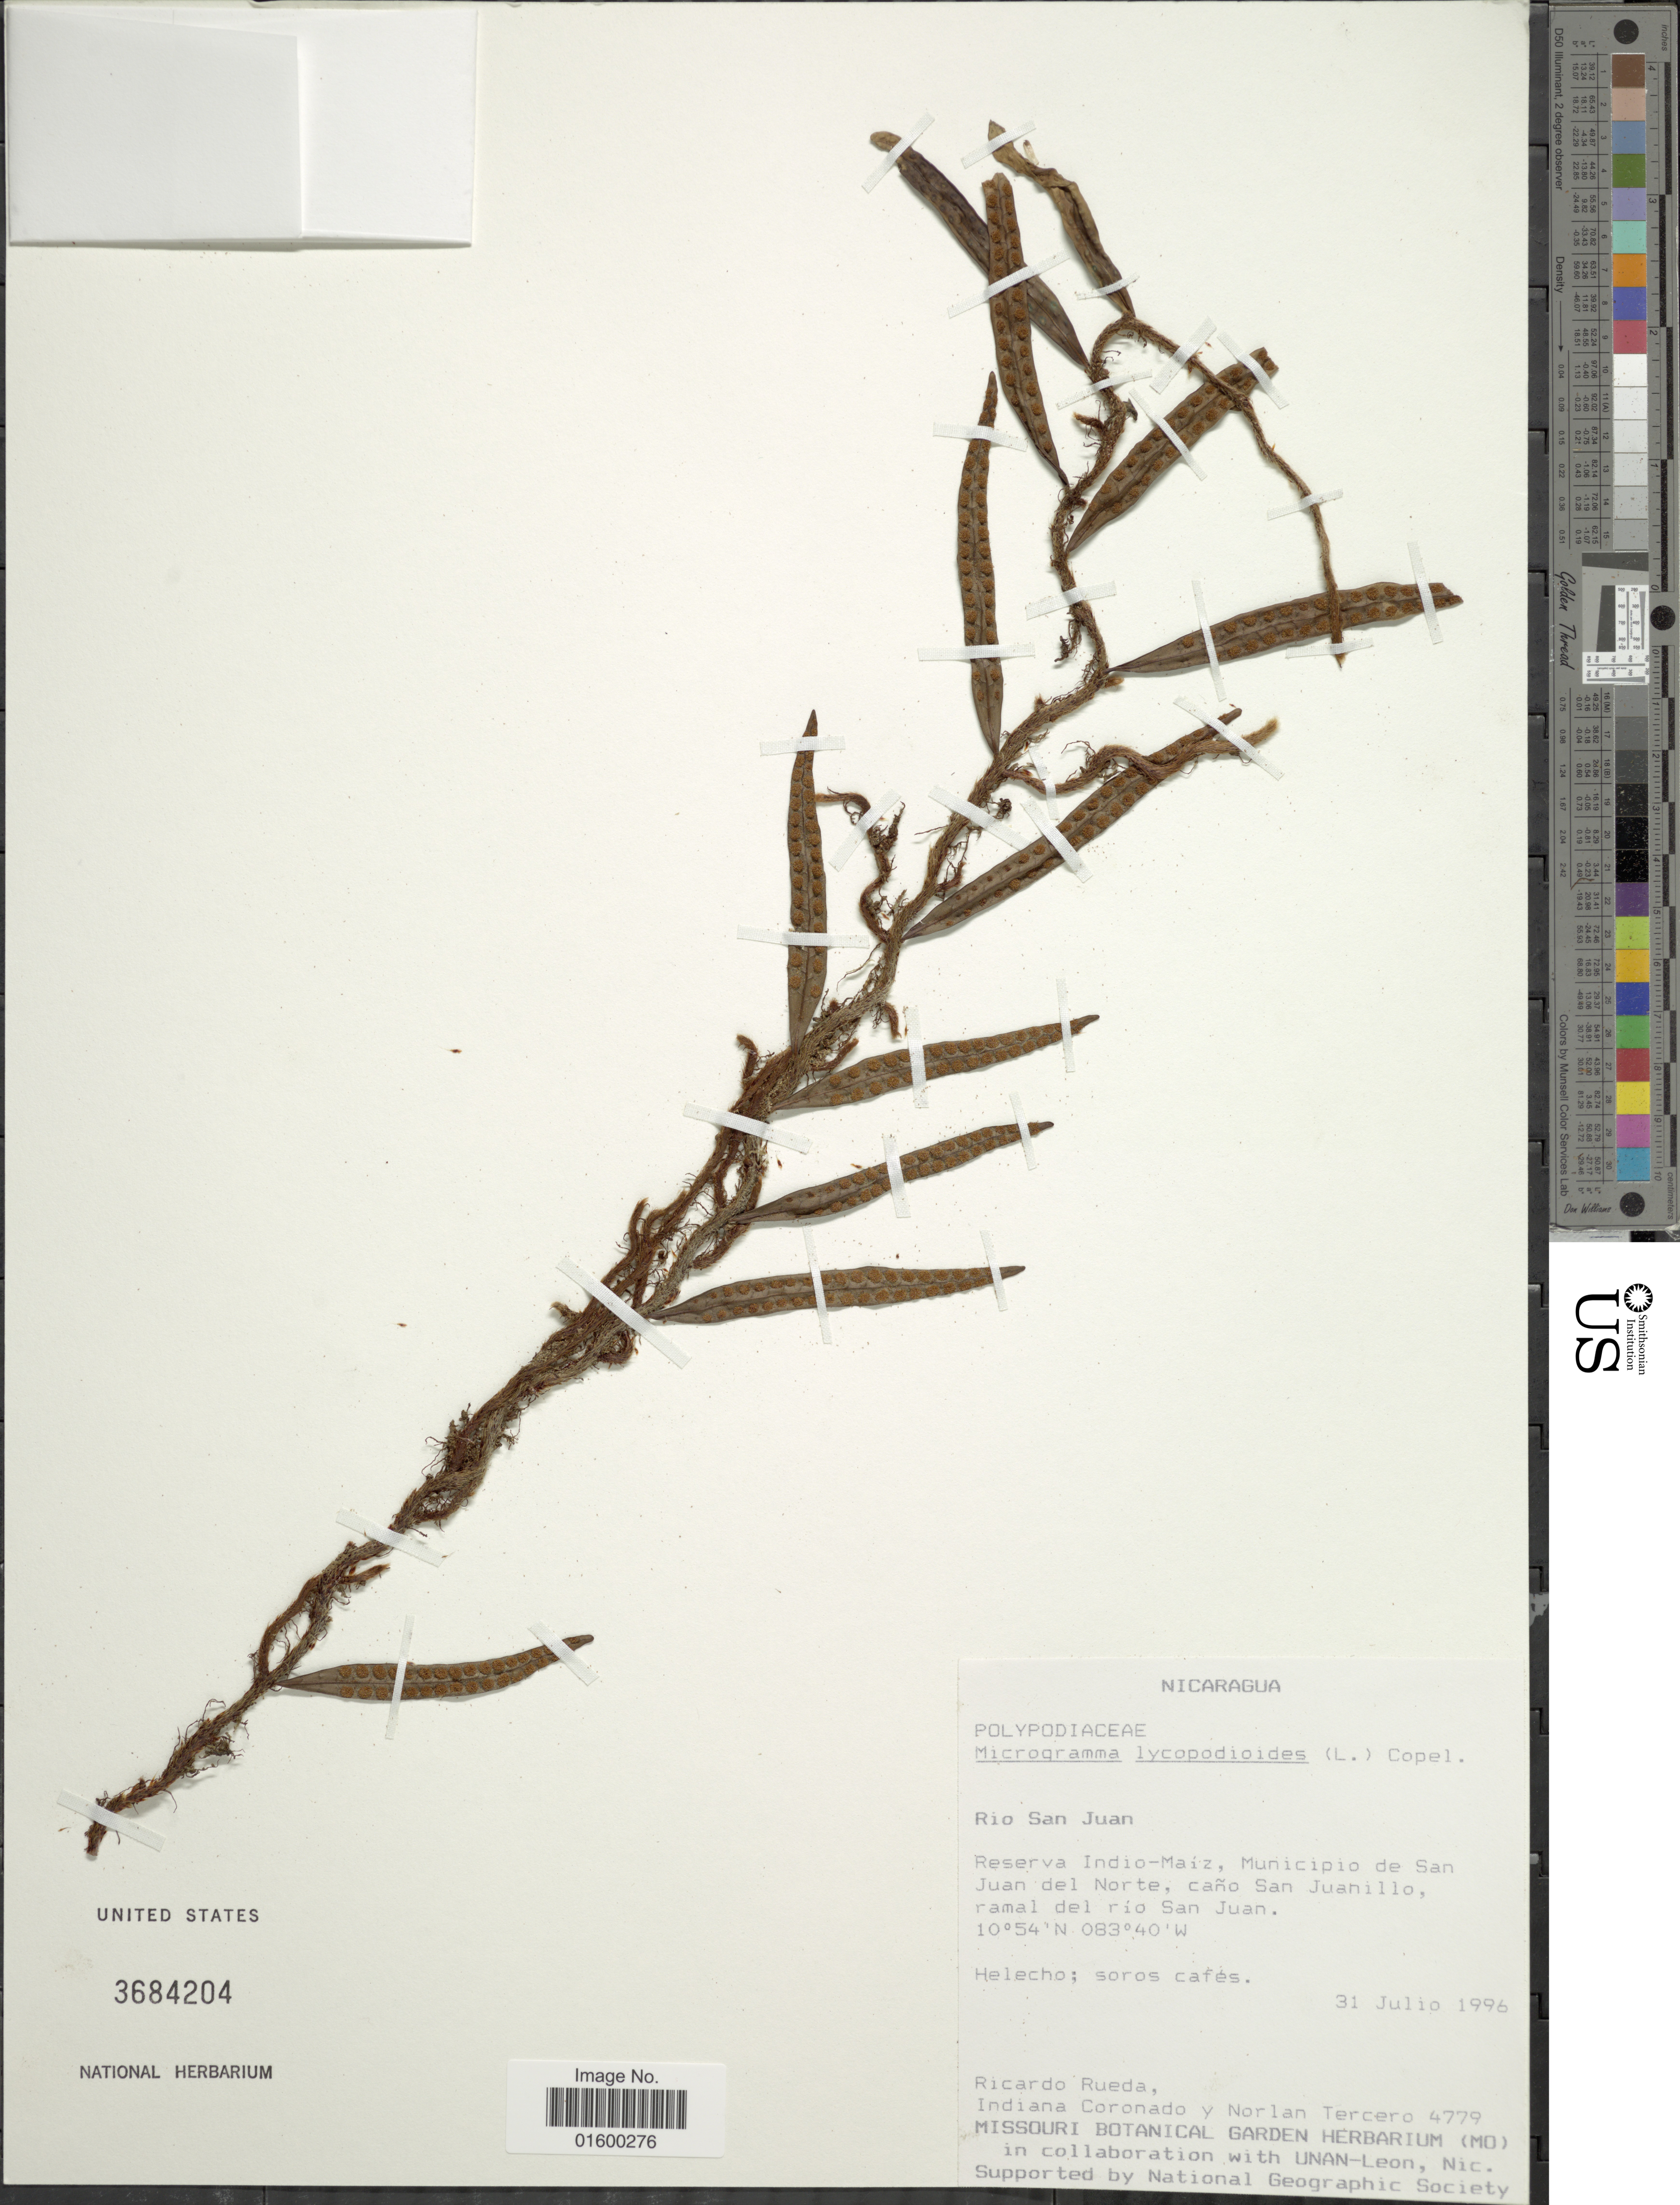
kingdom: Plantae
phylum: Tracheophyta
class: Polypodiopsida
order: Polypodiales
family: Polypodiaceae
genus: Microgramma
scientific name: Microgramma lycopodioides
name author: (L.) Copel.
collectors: R. Rueda, I. Coronado & N. Tercero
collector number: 4779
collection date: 1996-07-31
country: Nicaragua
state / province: Rio San Juan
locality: Reserva Indio-Maiz, Municipio de San Juan del Norte, cano San Juanillo, ramal del rio San Juan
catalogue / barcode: US 3684204